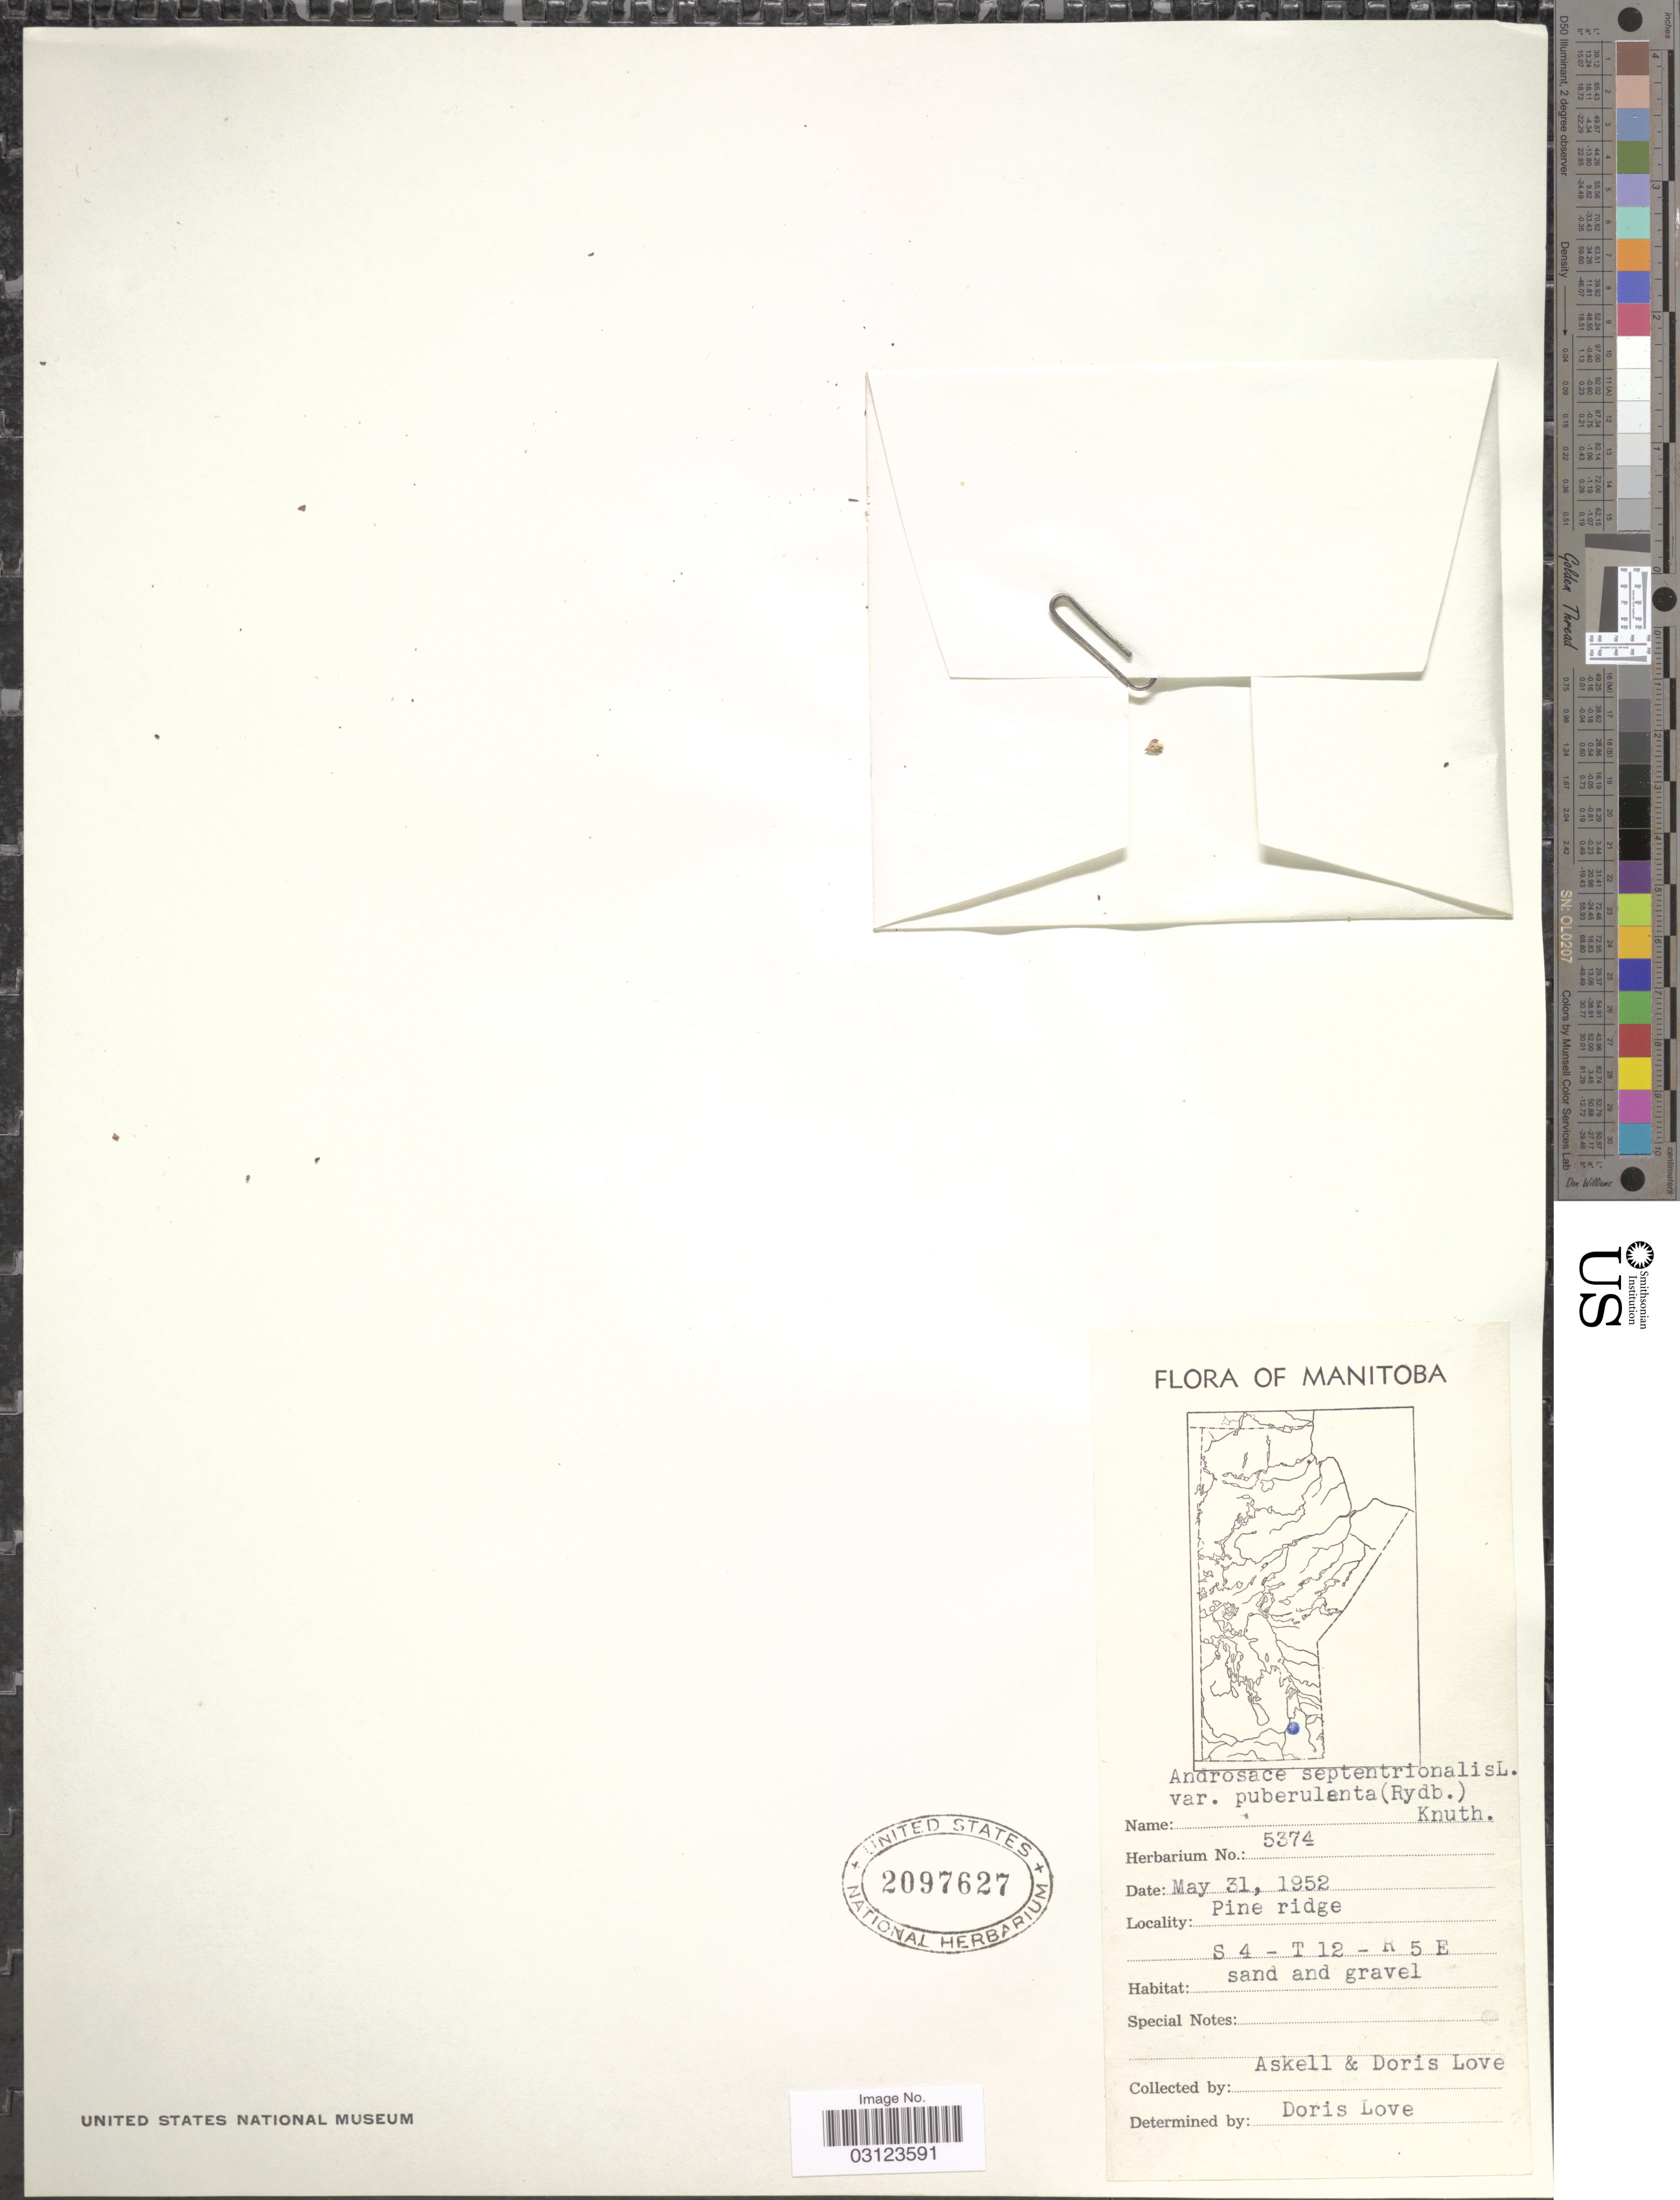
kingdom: Plantae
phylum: Tracheophyta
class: Magnoliopsida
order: Ericales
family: Primulaceae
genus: Androsace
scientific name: Androsace septentrionalis var. puberulenta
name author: (Rydb.) R. Knuth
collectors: Á. Löve & D. Löve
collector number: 5374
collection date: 1952-05-31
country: Canada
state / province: Manitoba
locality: S 4 - T 12 - R 5 E.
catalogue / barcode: US 2097627